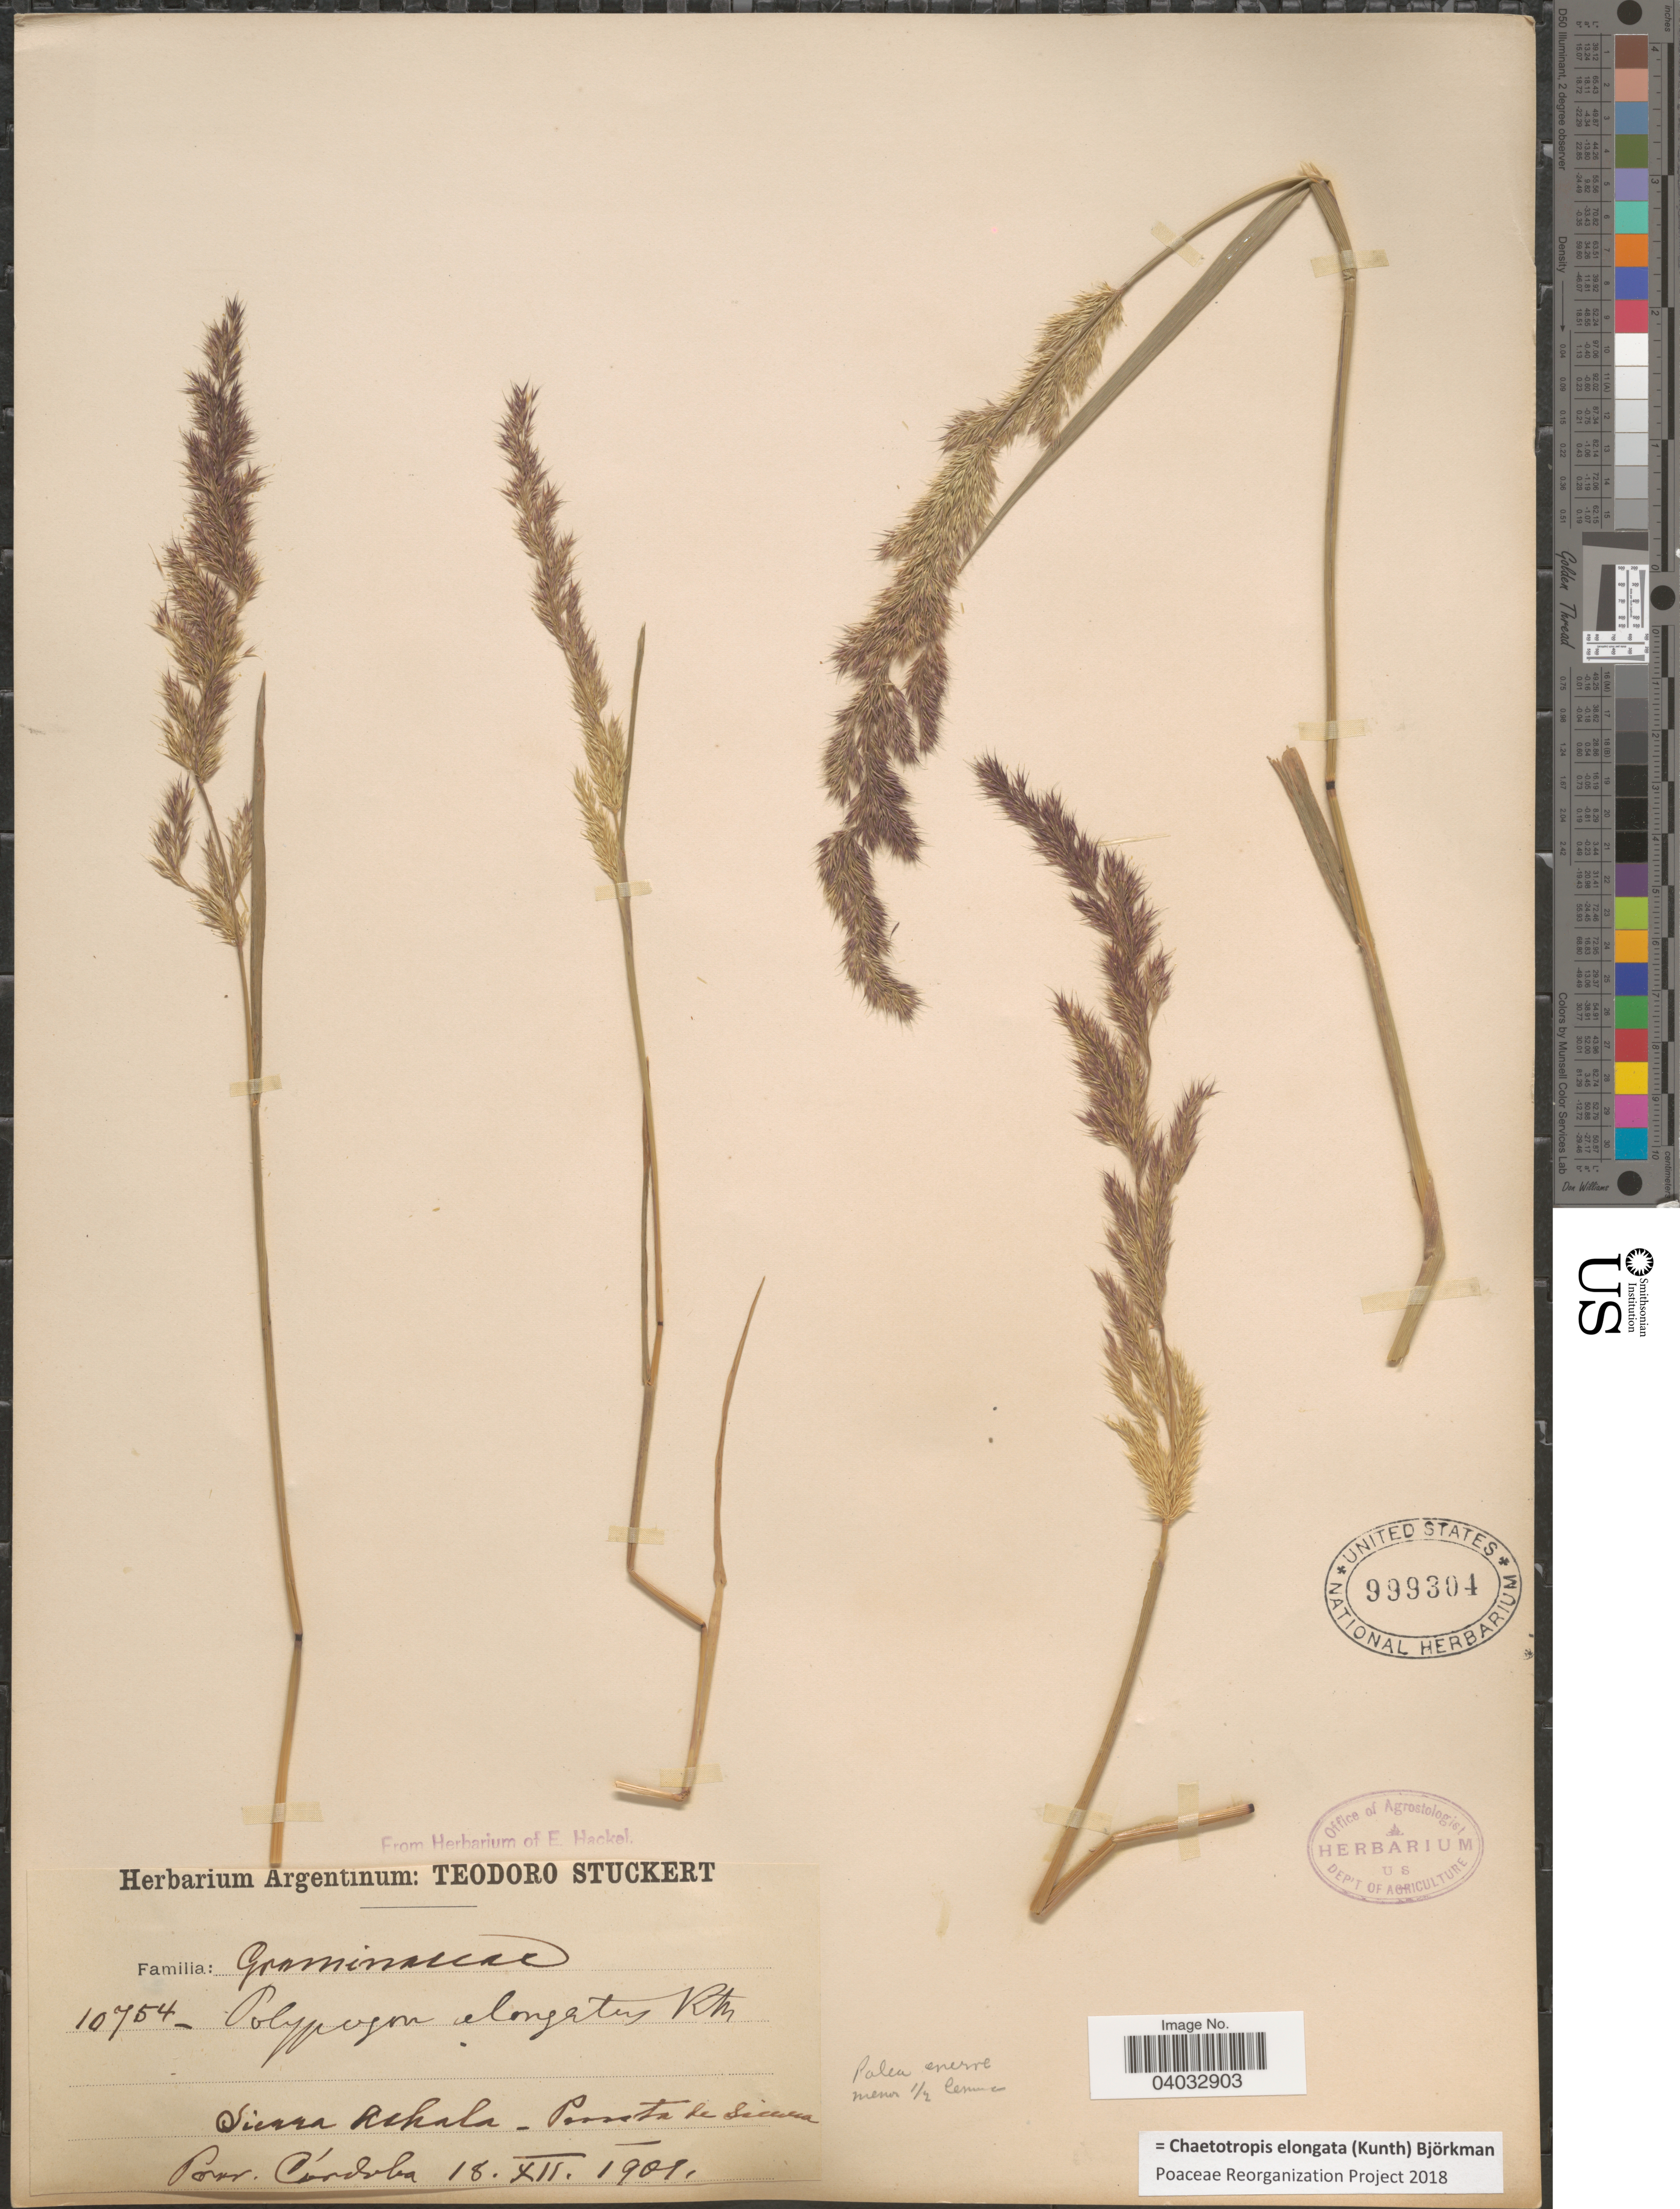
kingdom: Plantae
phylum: Tracheophyta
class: Liliopsida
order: Poales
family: Poaceae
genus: Chaetotropis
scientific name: Chaetotropis elongata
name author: (Kunth) Björkman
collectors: T. Stuckert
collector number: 10754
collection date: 1901-12-18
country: Argentina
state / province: Cordoba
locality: Sierra Achala - Puesta de Sierras [interpreted]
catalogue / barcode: US 999304